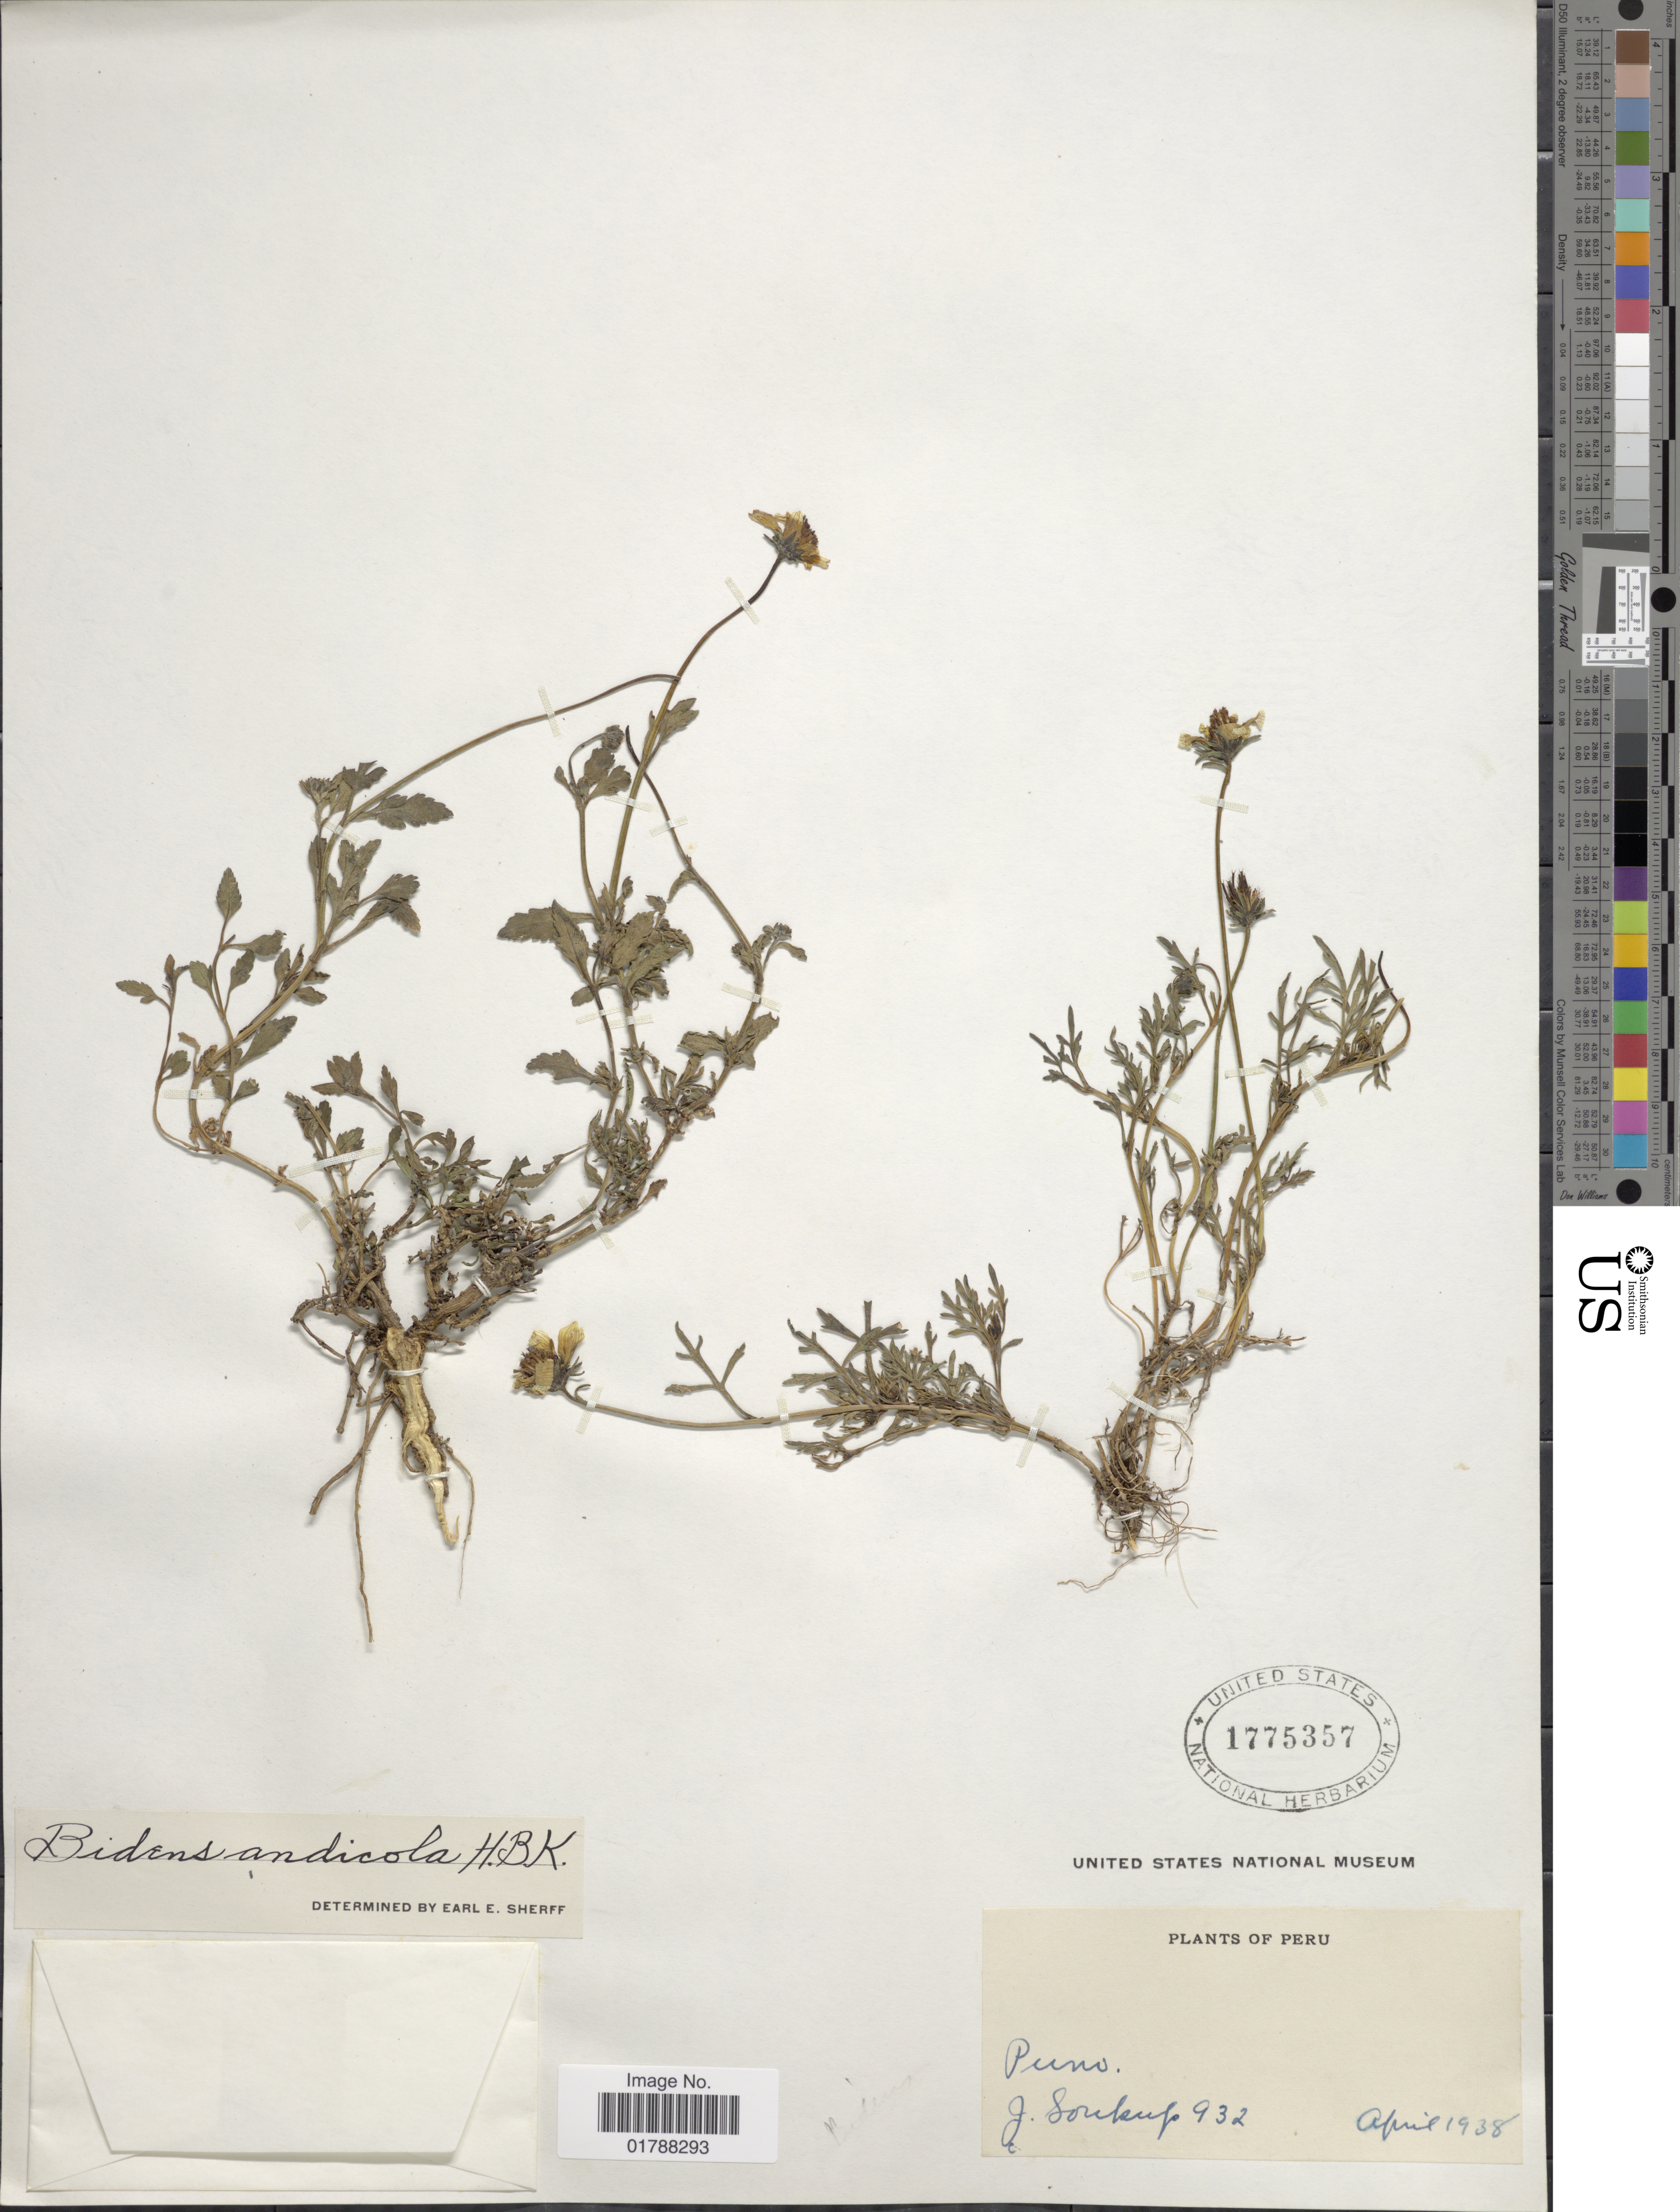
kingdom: Plantae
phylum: Tracheophyta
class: Magnoliopsida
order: Asterales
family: Asteraceae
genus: Bidens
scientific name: Bidens andicola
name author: Kunth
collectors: J. Soukup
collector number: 932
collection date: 1938-04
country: Peru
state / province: Puno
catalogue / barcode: US 1775357